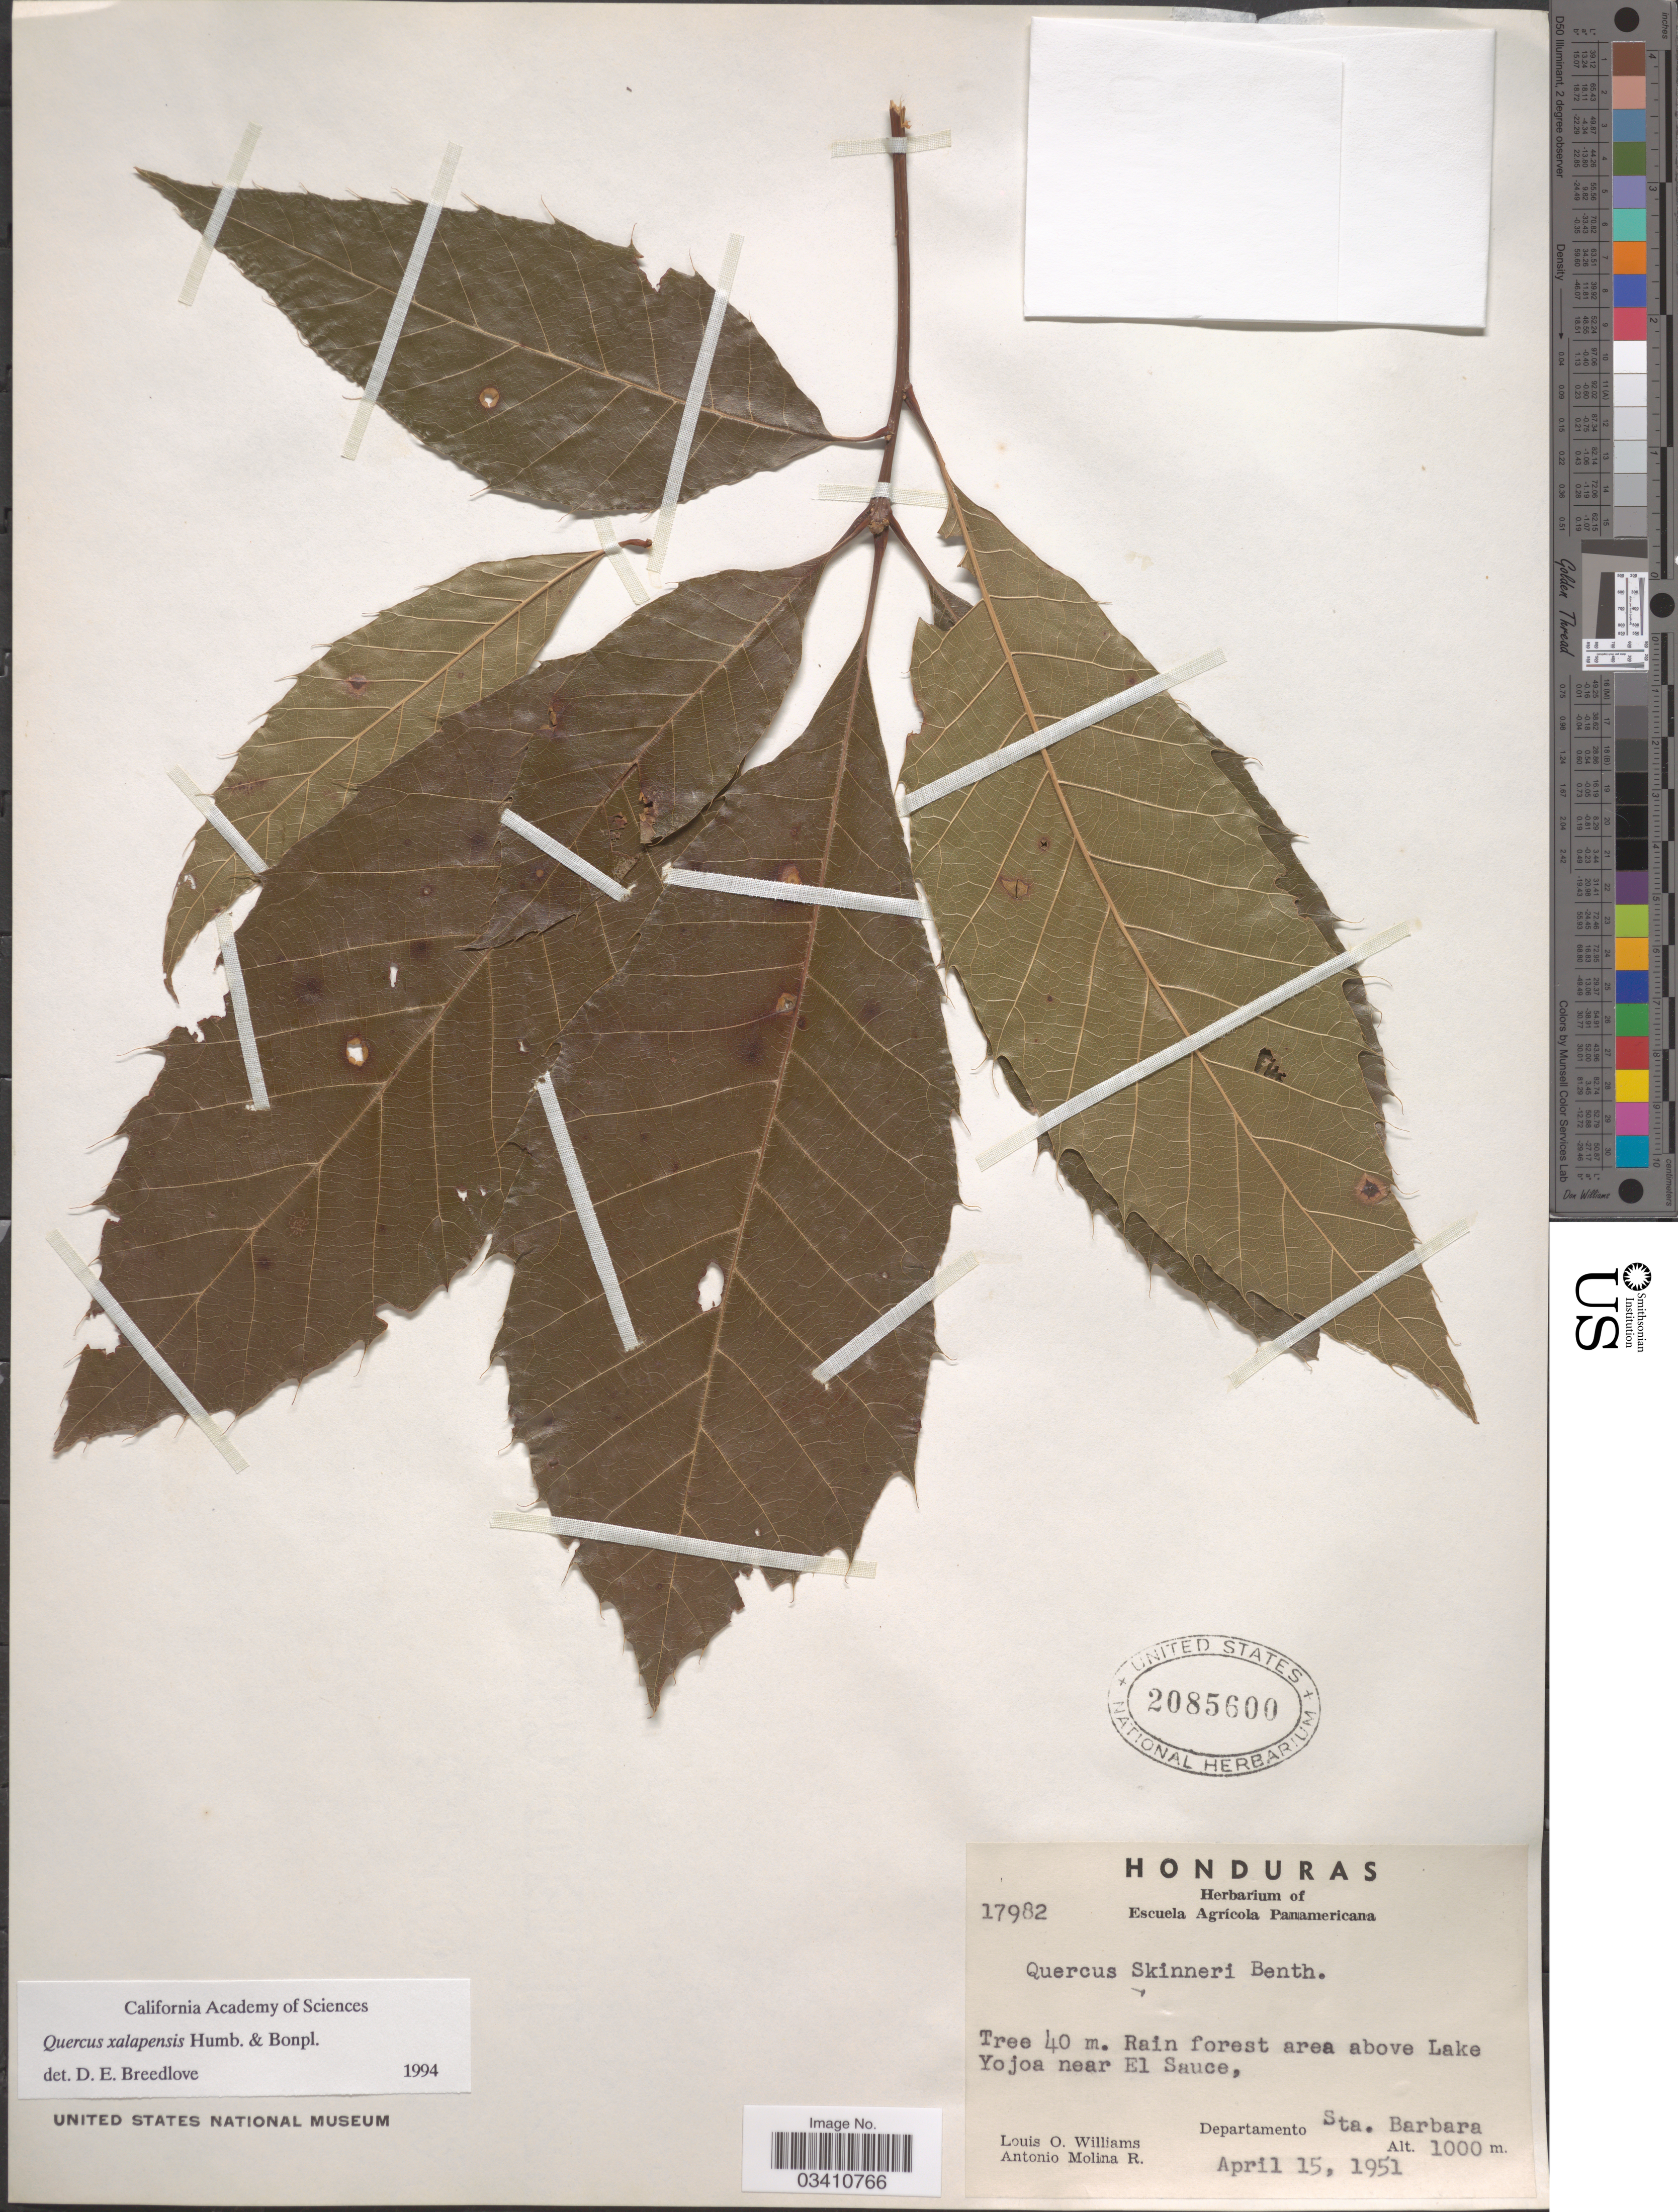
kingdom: Plantae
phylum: Tracheophyta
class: Magnoliopsida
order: Fagales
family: Fagaceae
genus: Quercus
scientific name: Quercus xalapensis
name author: Bonpl.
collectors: L. O. Williams & A. Molina R.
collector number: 17982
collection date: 1951-04-15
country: Honduras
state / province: Santa Bárbara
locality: Above Lake Yojoa near El Sauce, Departamento Sta. Barbara.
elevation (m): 1000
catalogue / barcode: US 2085600